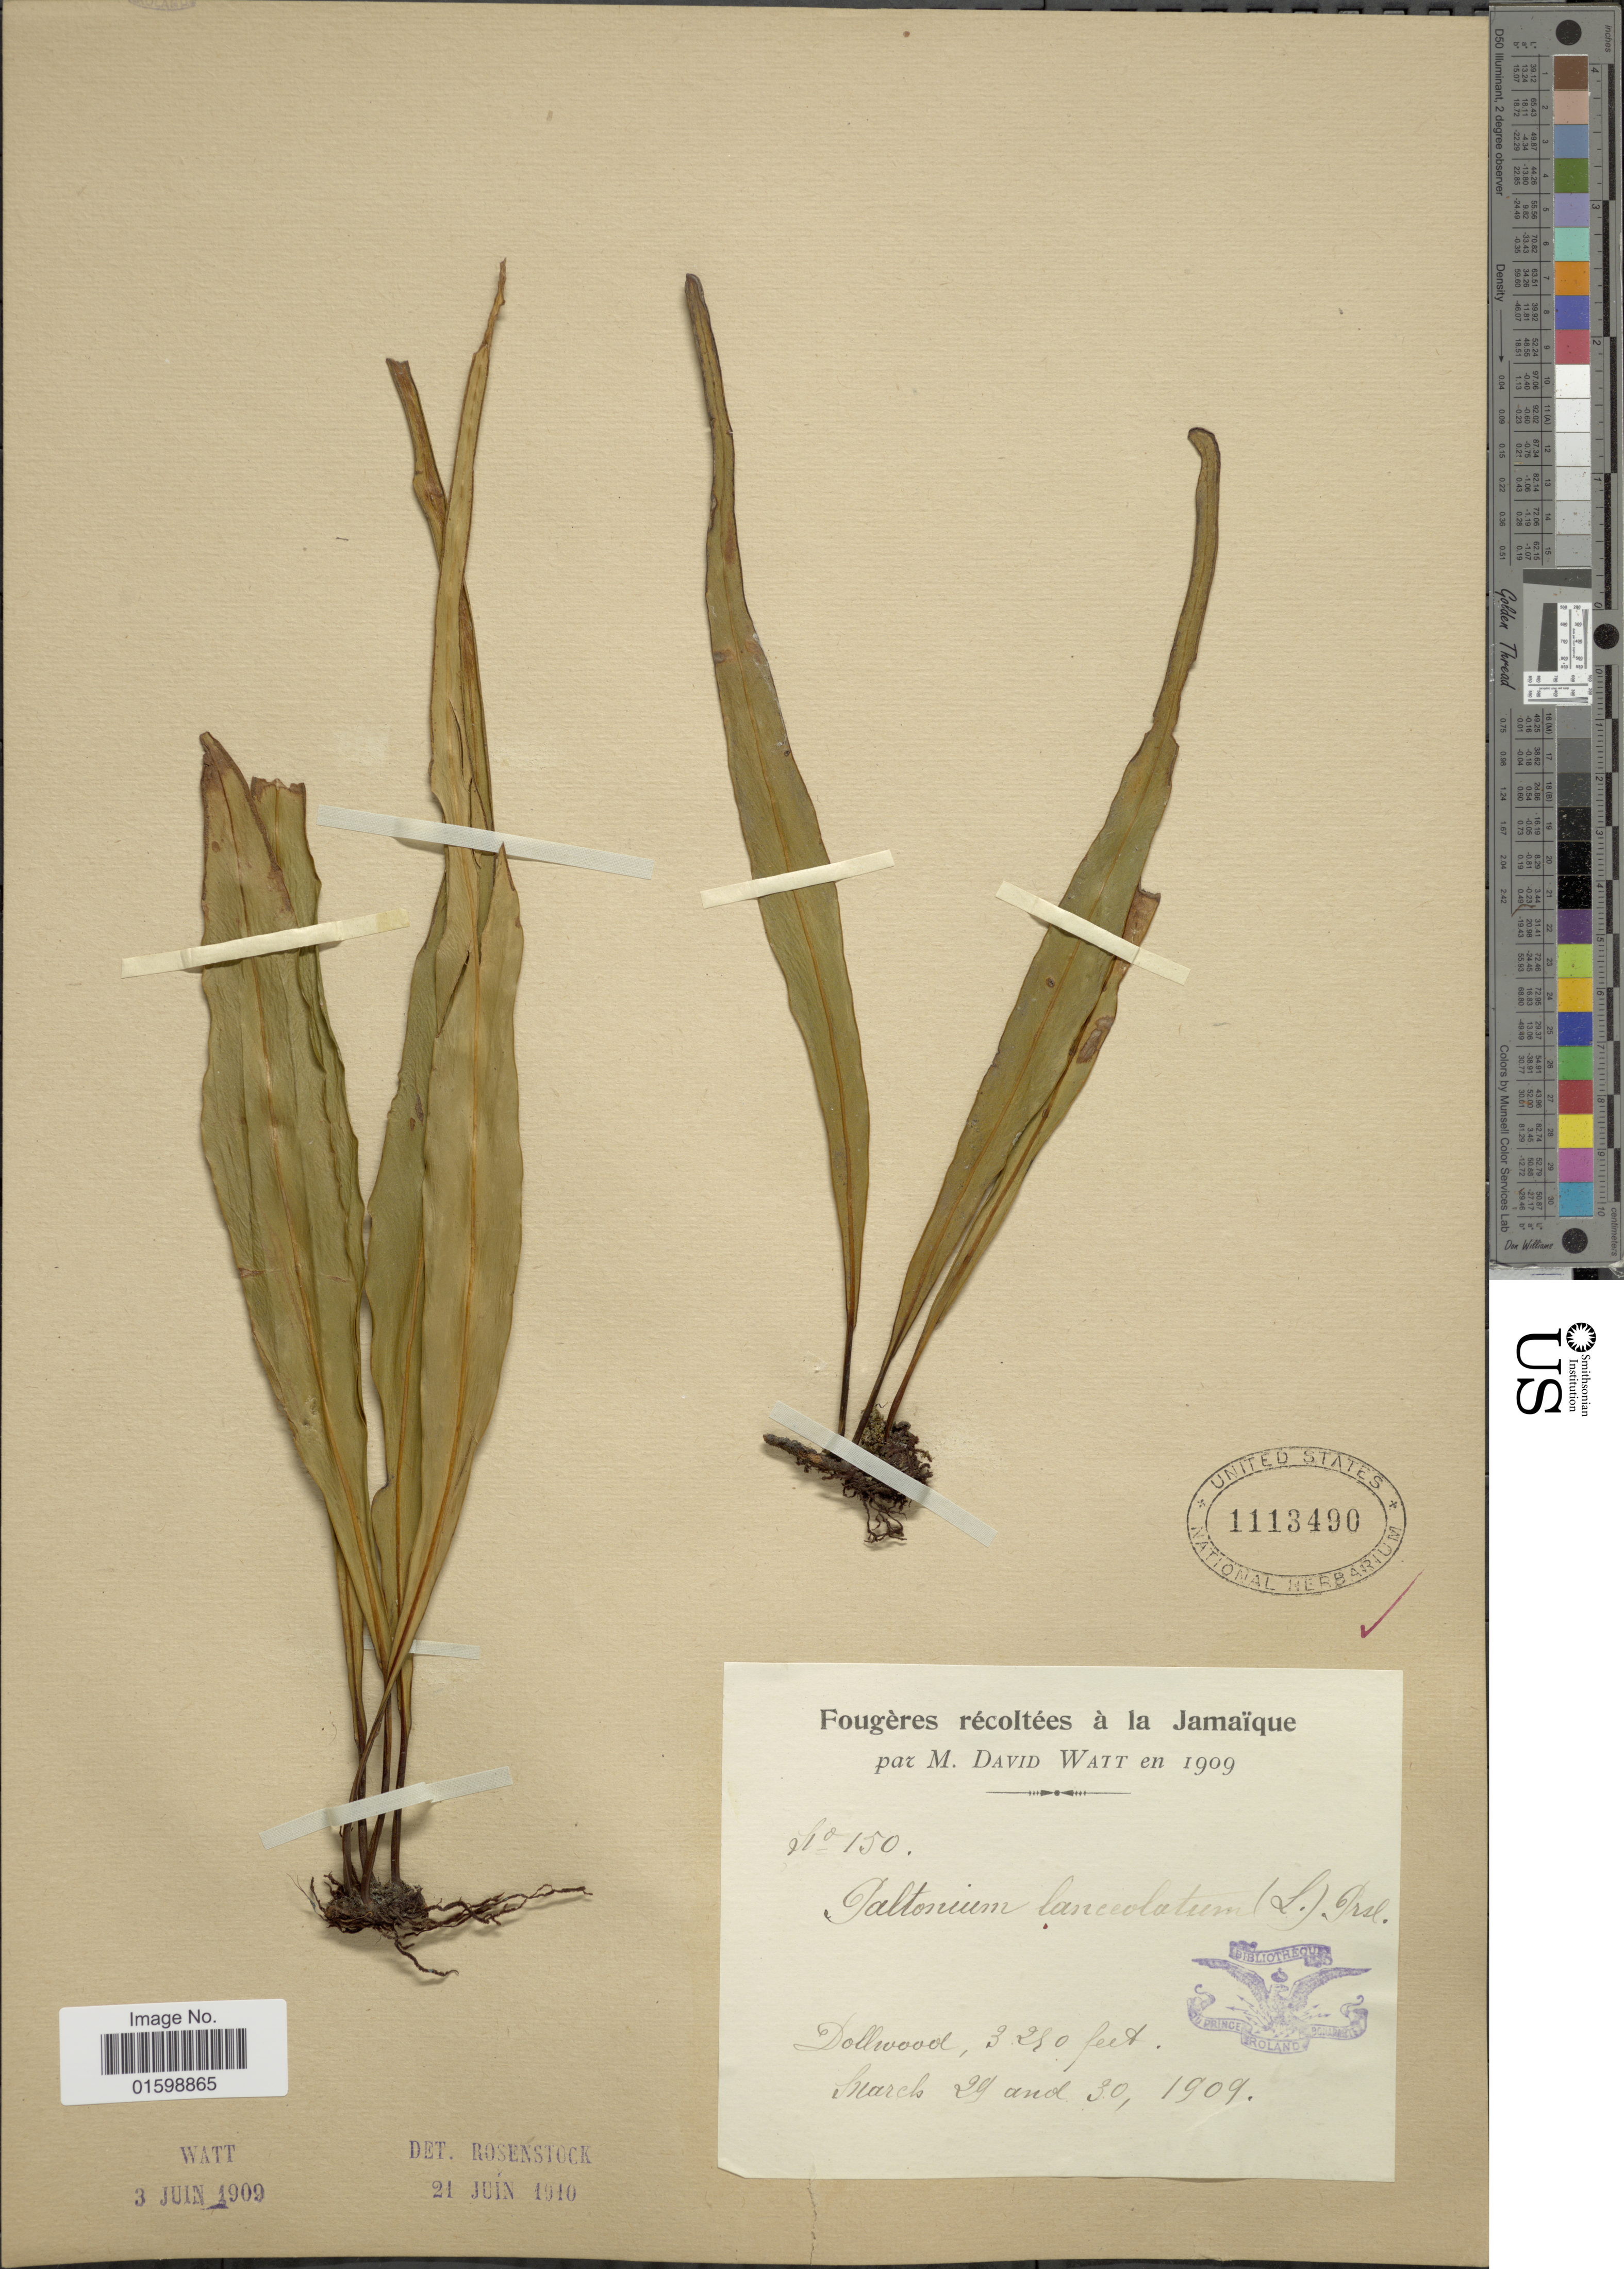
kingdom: Plantae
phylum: Tracheophyta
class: Polypodiopsida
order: Polypodiales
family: Polypodiaceae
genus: Pleopeltis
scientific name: Pleopeltis marginata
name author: A.R. Sm. & Tejero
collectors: M. Watt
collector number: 150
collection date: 1909-03-29/1909-03-30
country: Jamaica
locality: Dollwood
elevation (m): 1000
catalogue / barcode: US 1113490